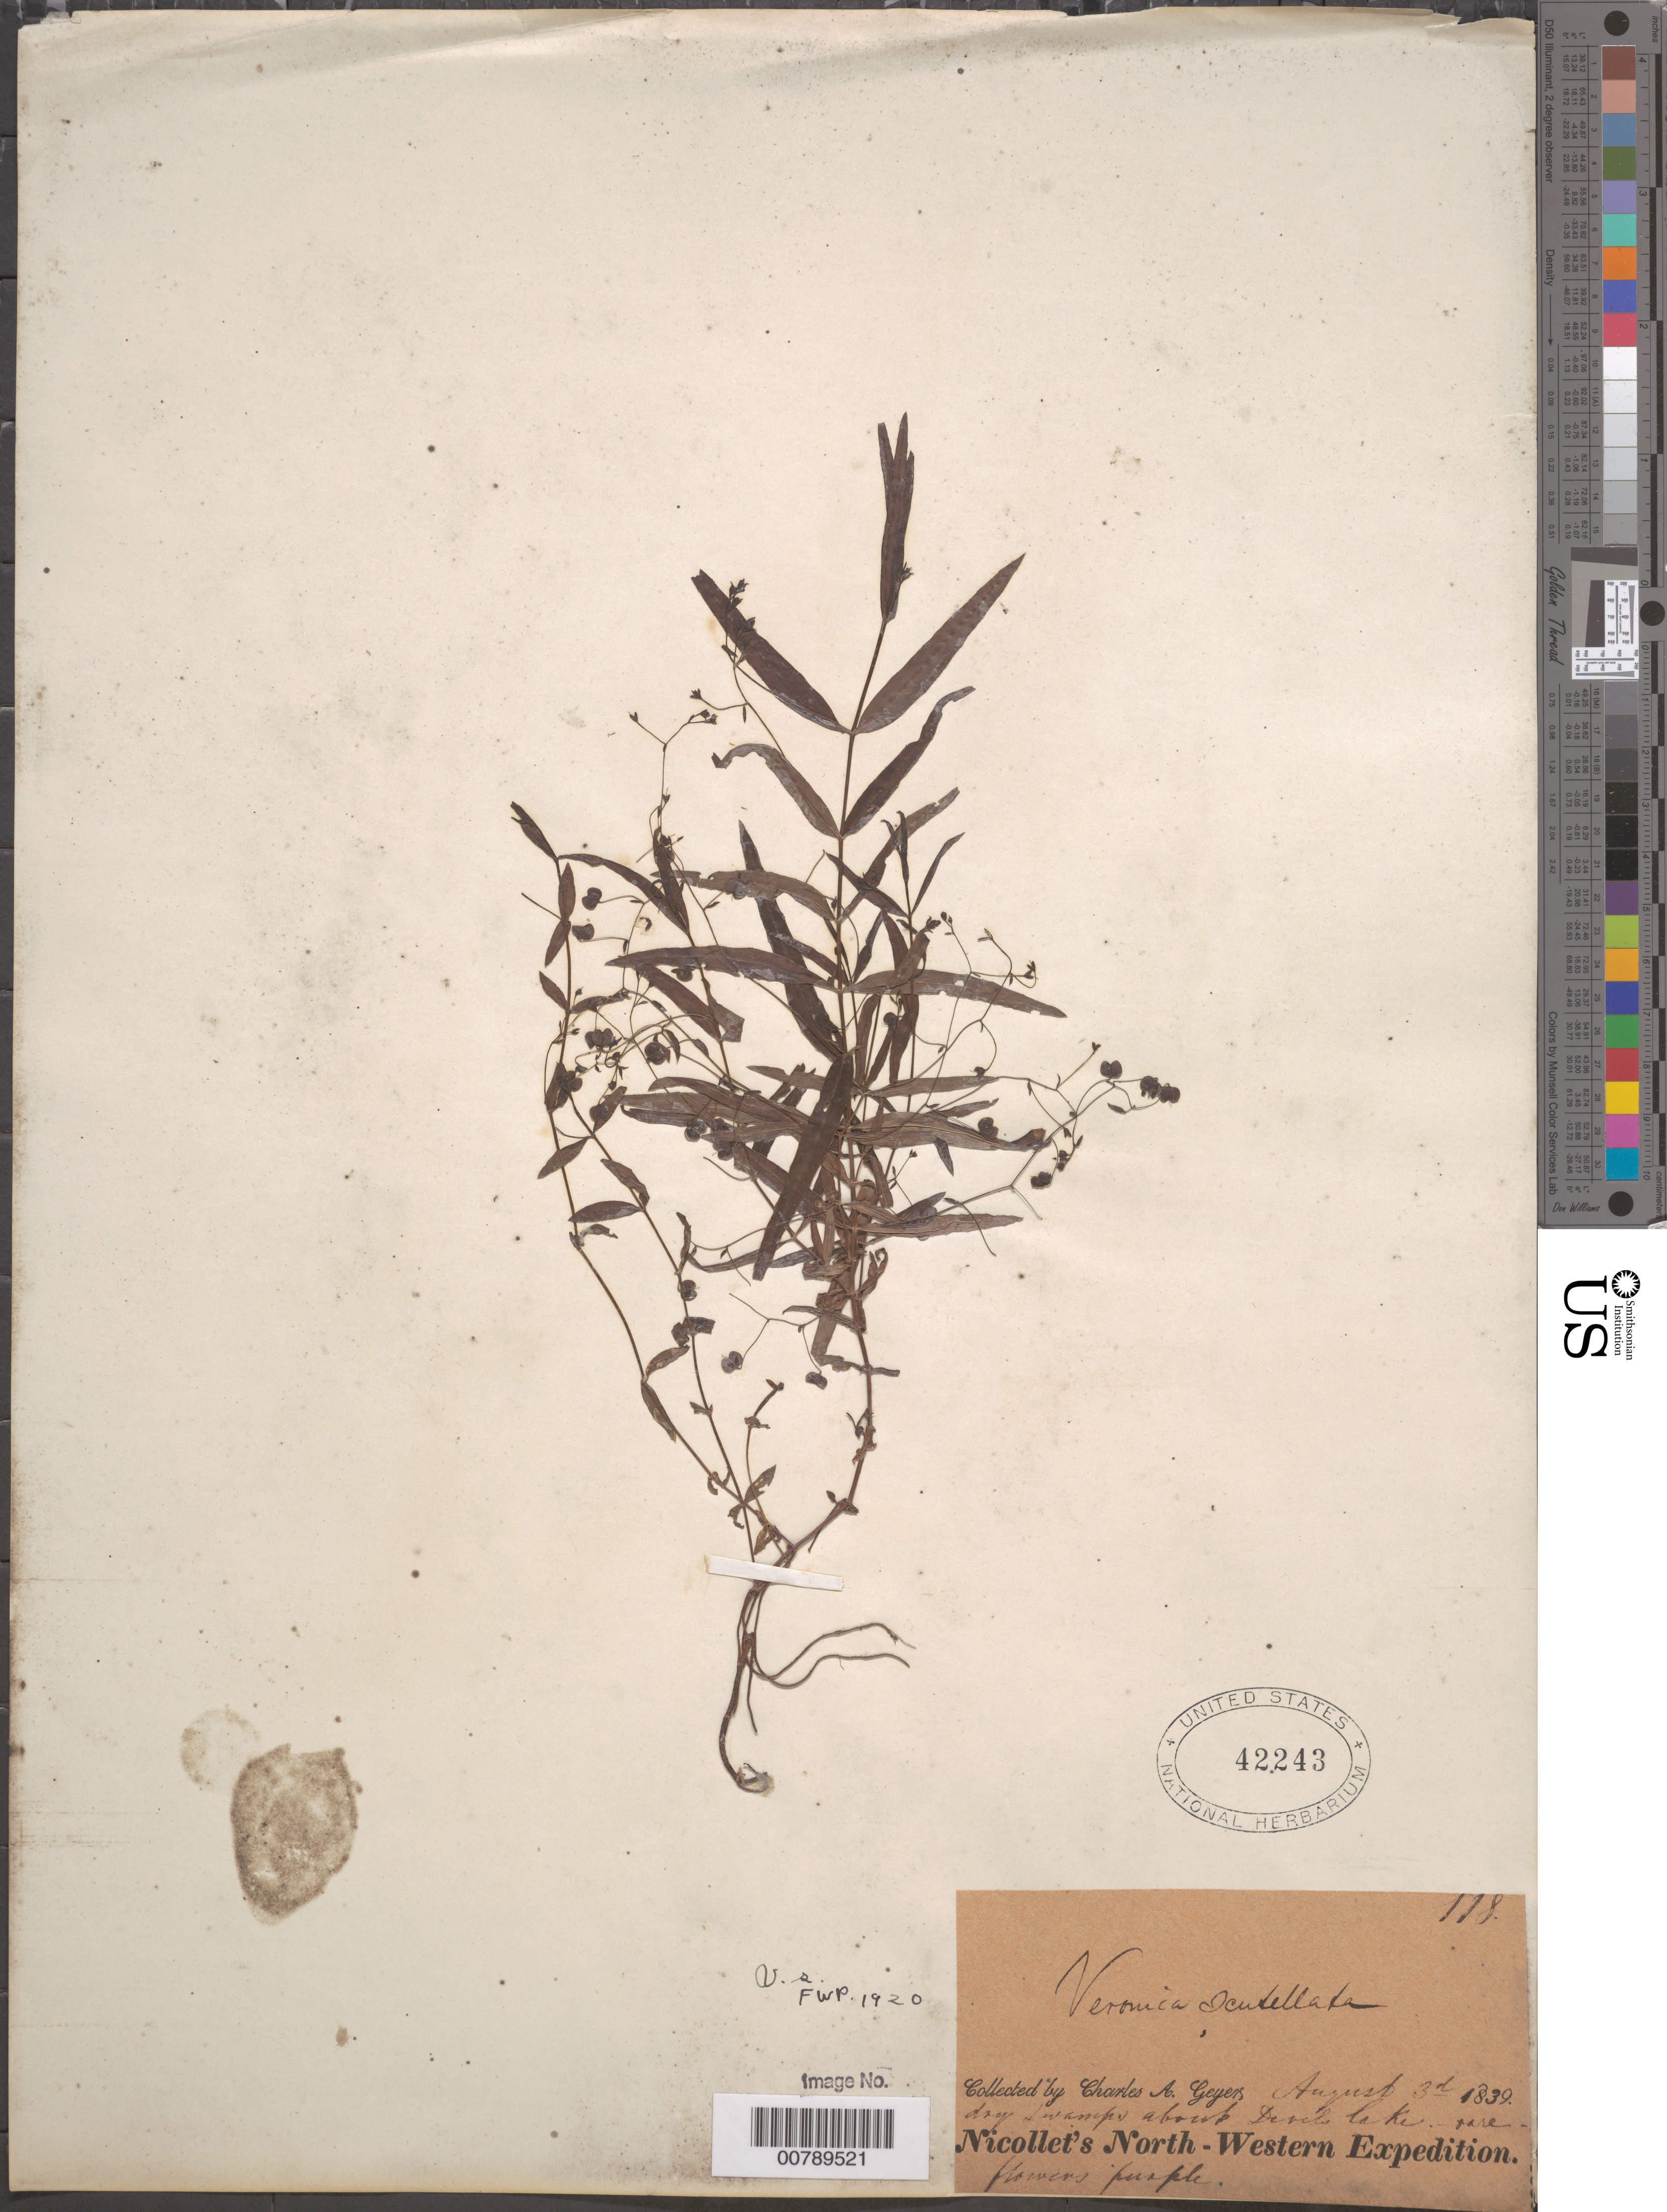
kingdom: Plantae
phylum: Tracheophyta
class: Magnoliopsida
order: Lamiales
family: Plantaginaceae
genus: Veronica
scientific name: Veronica scutellata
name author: L.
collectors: C. A. Geyer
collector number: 118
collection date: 1839-08-03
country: United States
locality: About Devils lake. North-Western.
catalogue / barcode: US 42243